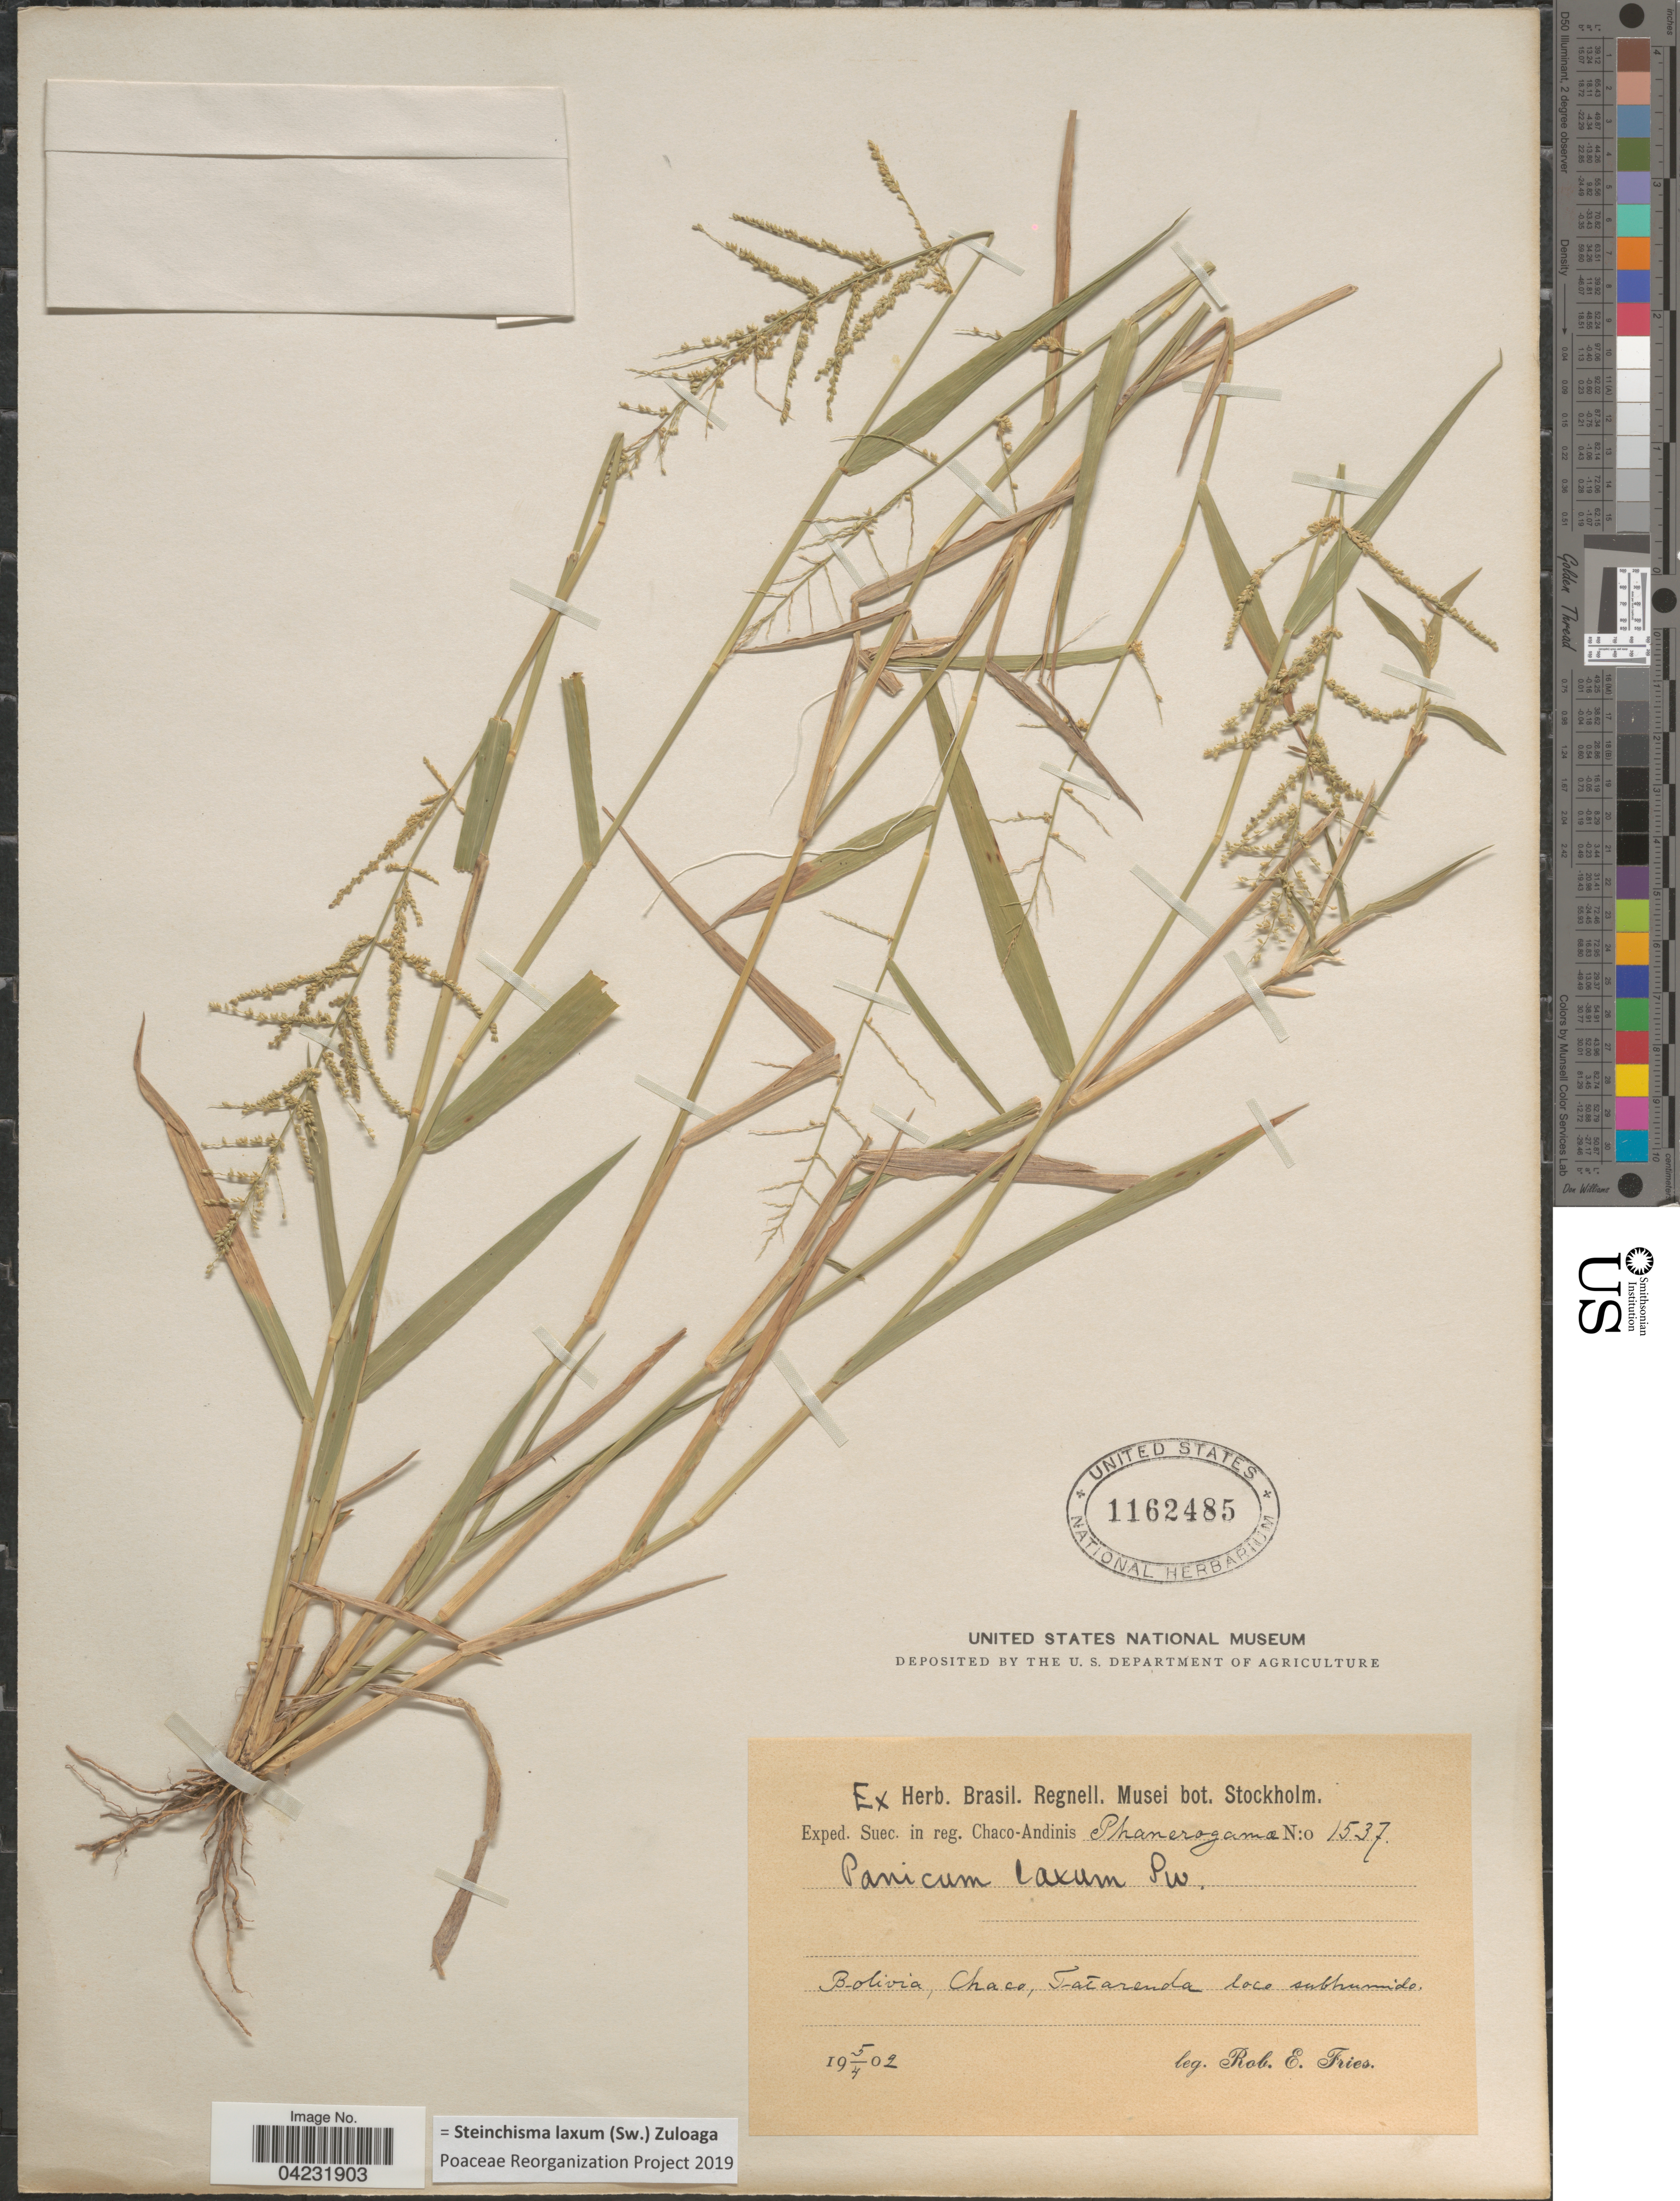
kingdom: Plantae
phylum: Tracheophyta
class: Liliopsida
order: Poales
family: Poaceae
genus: Steinchisma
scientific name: Steinchisma laxum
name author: (Sw.) Zuloaga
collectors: R. E. Fries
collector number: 1537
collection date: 1902-04-05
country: Bolivia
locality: Exped. Suec. in reg. Chaco-Andinis. Chaco, Tatarenda loco subhumido.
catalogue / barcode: US 1162485